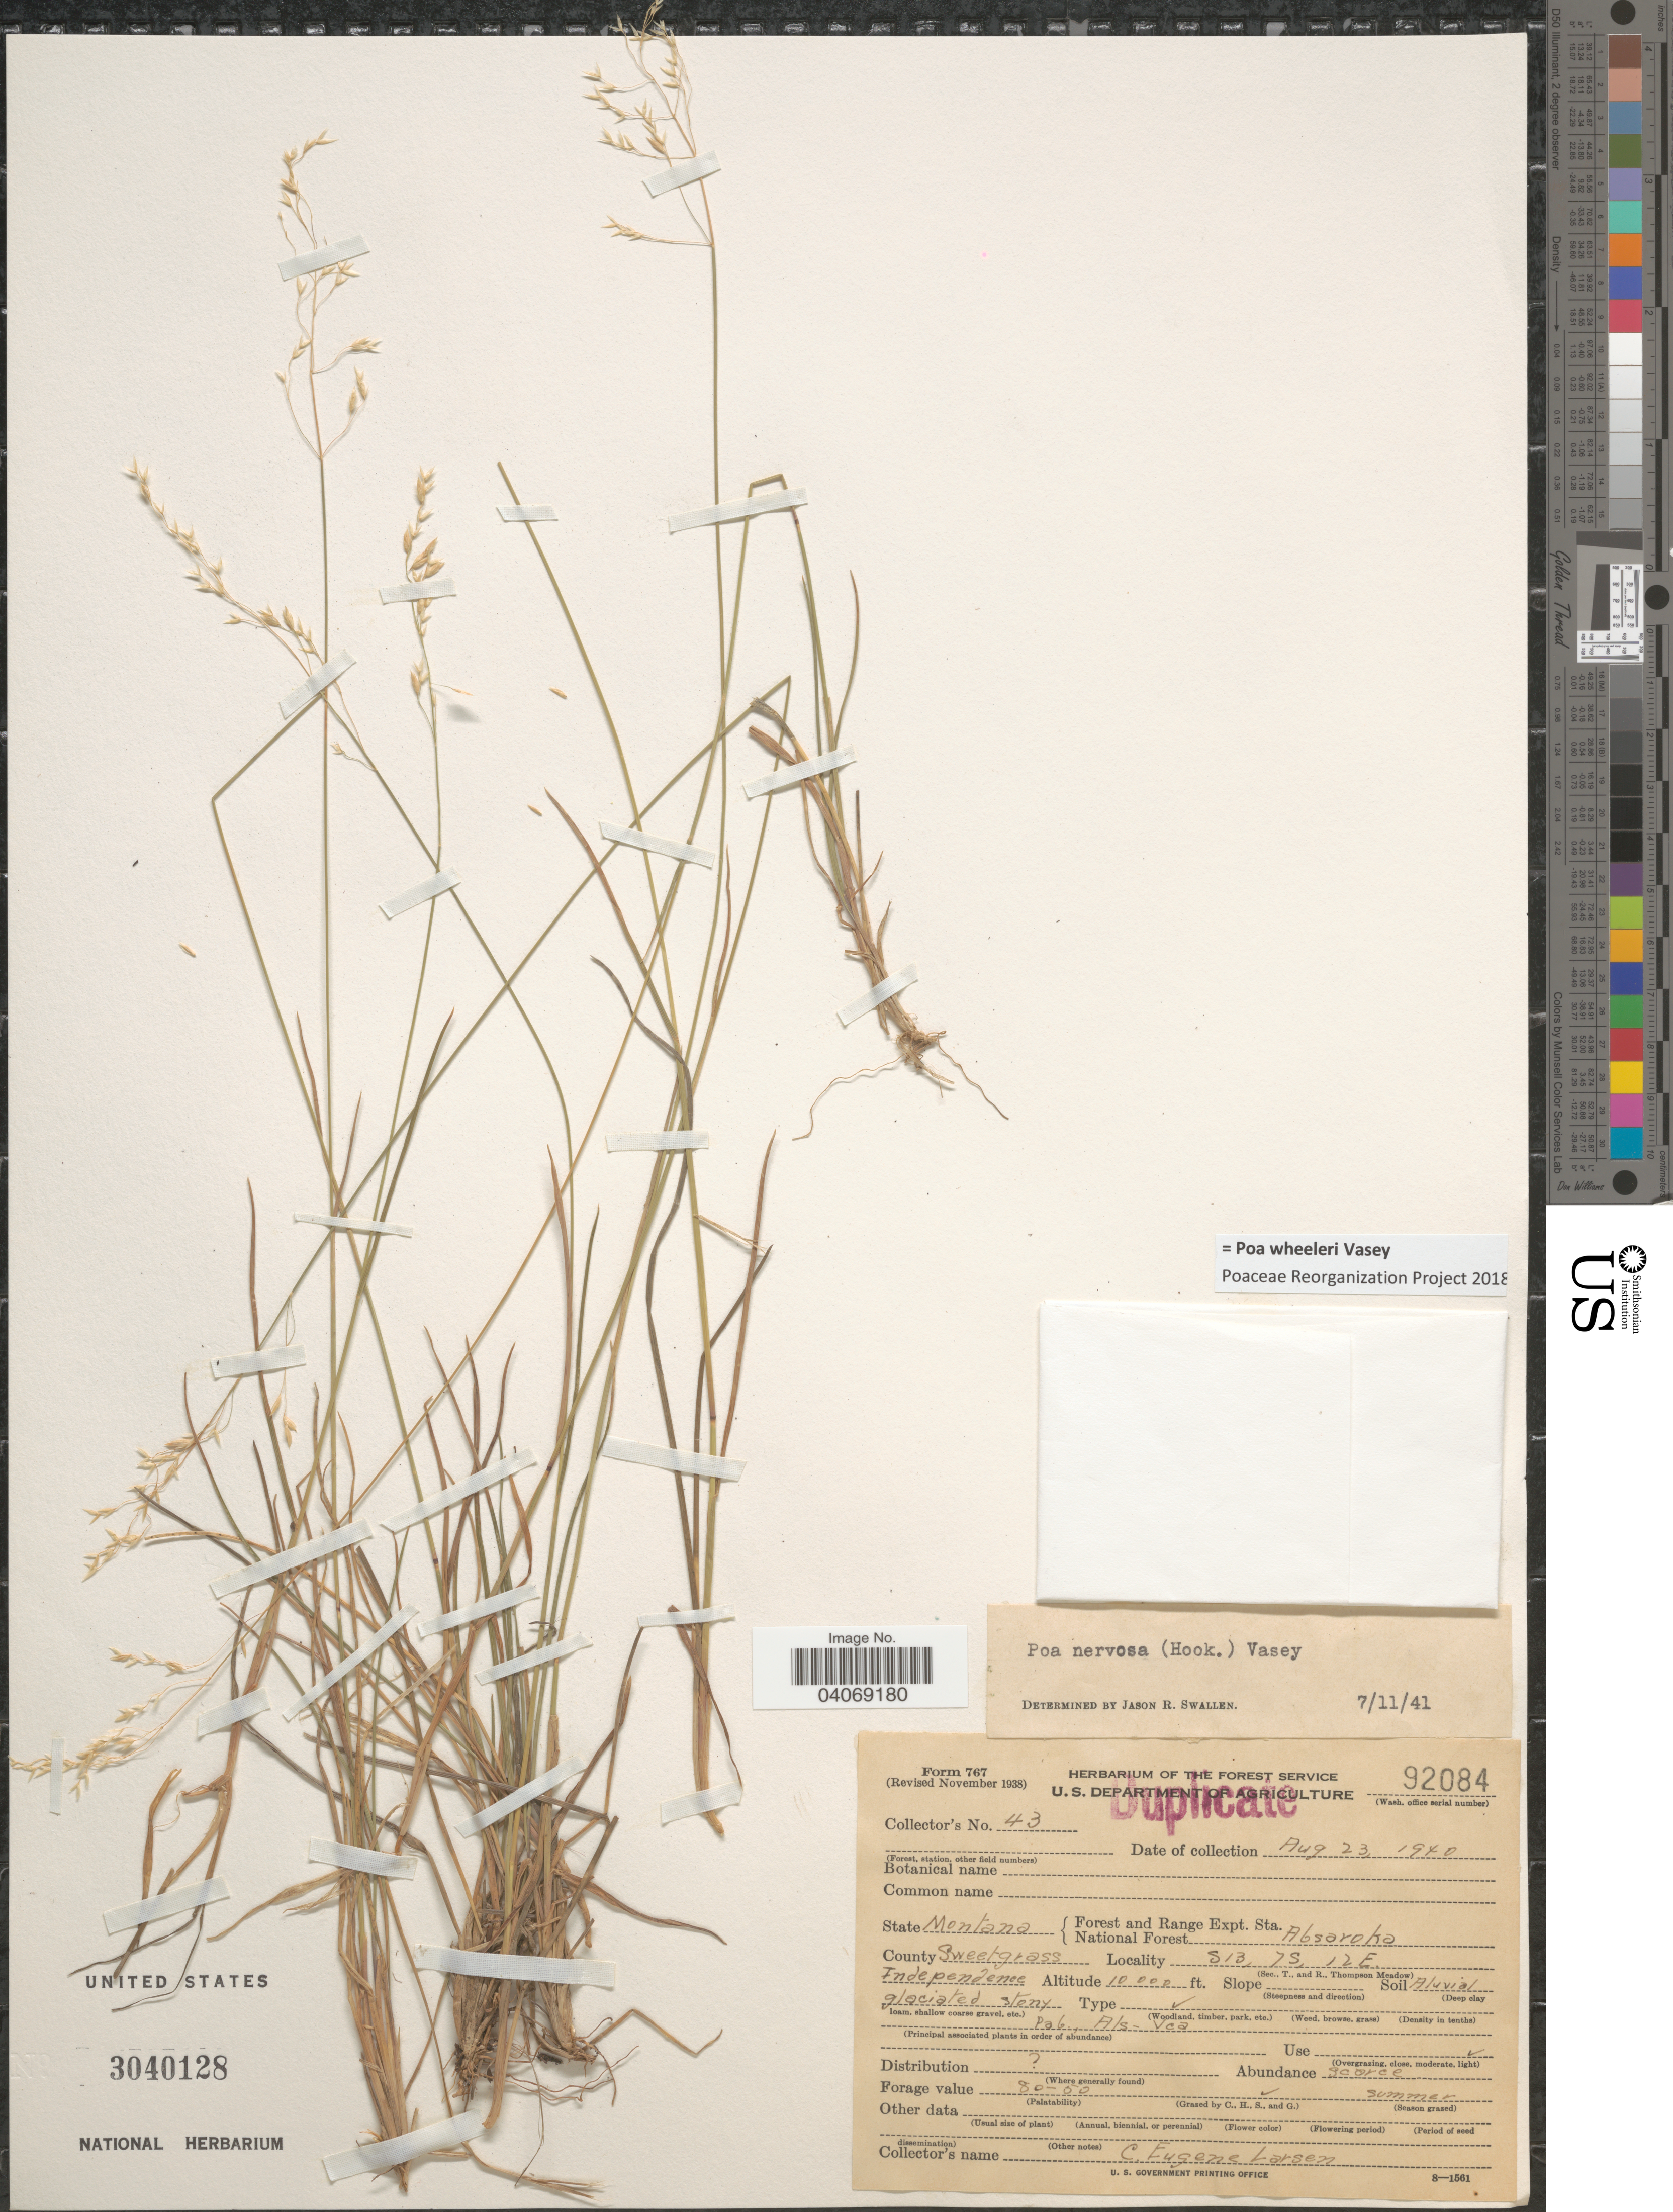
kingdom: Plantae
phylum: Tracheophyta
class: Liliopsida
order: Poales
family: Poaceae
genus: Poa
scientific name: Poa wheeleri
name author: Vasey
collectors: C. Larsen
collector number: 43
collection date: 1940-08-23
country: United States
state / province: Montana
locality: Forest and Range Expt. Sta. National Forest Absaroka. County Sweetgrass. S13, 7S, 12E. Independence. (Sec. T., and R., Thompson Meadow).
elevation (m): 3048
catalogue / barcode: US 3040128